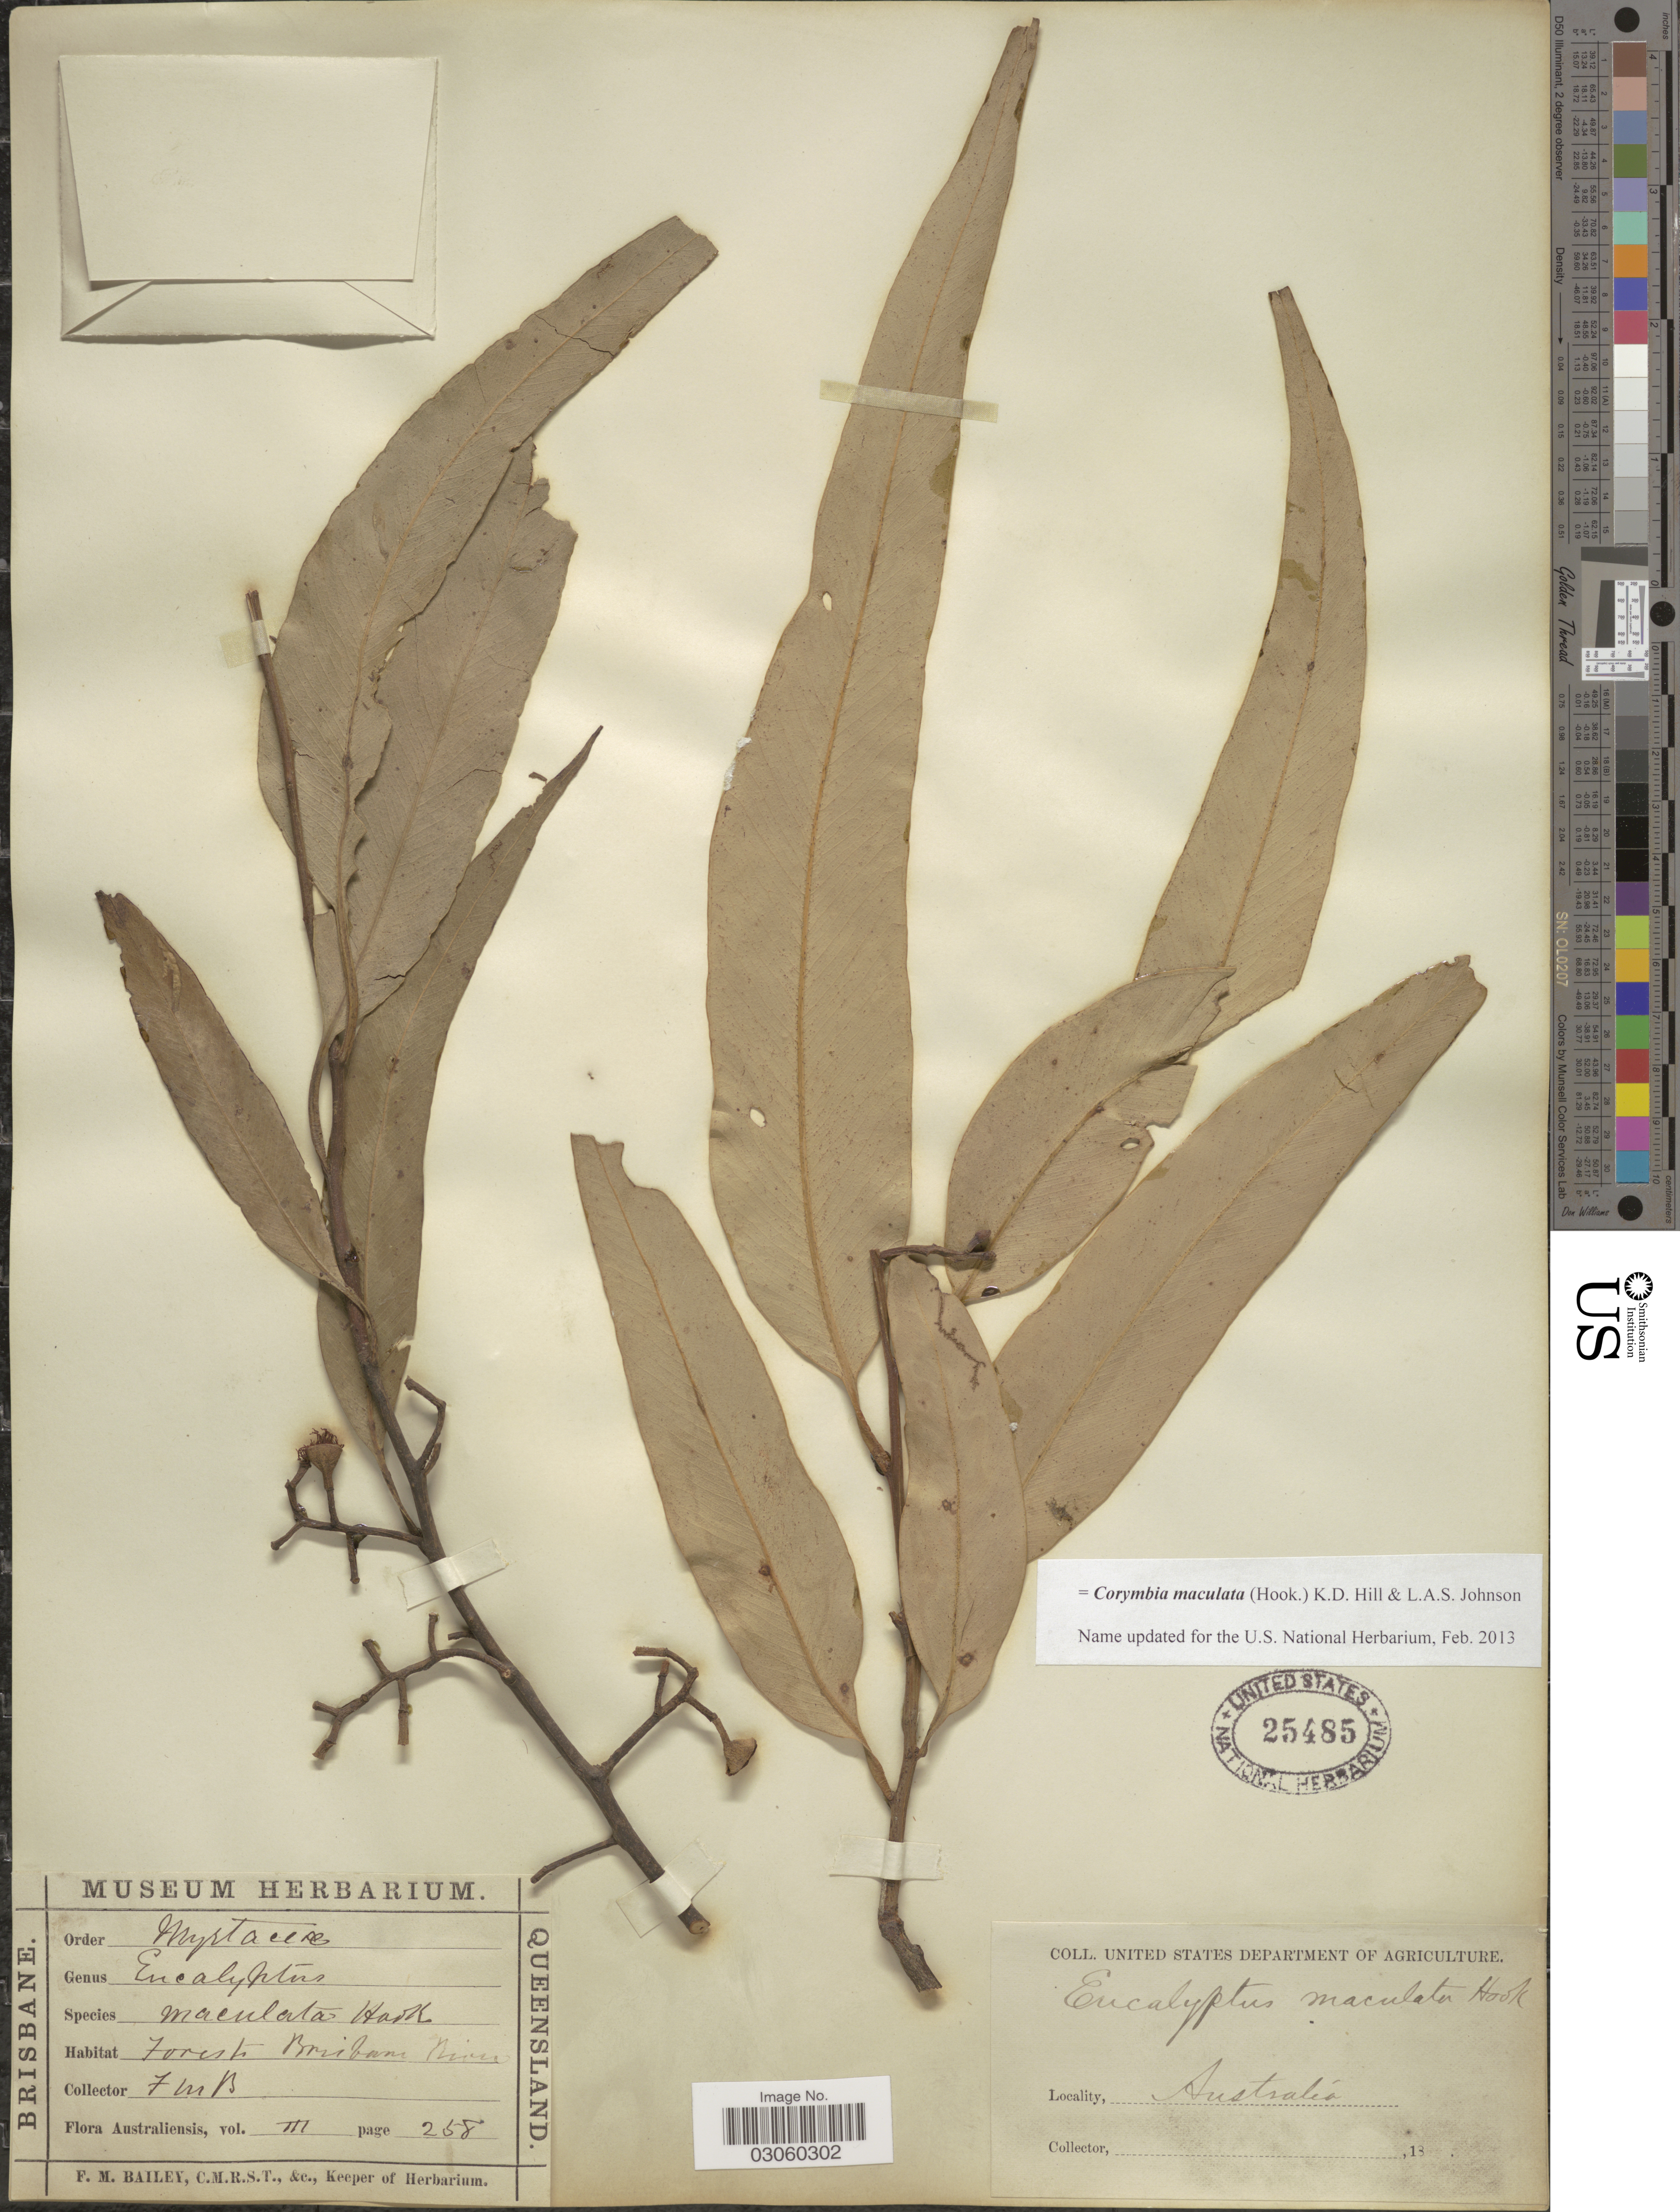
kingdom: Plantae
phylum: Tracheophyta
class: Magnoliopsida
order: Myrtales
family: Myrtaceae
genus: Corymbia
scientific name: Corymbia maculata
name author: (Hook.) K.D. Hill & L.A.S. Johnson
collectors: F. M. Bailey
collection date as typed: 18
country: Australia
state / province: Queensland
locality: Forest Brisbane River.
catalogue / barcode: US 25485